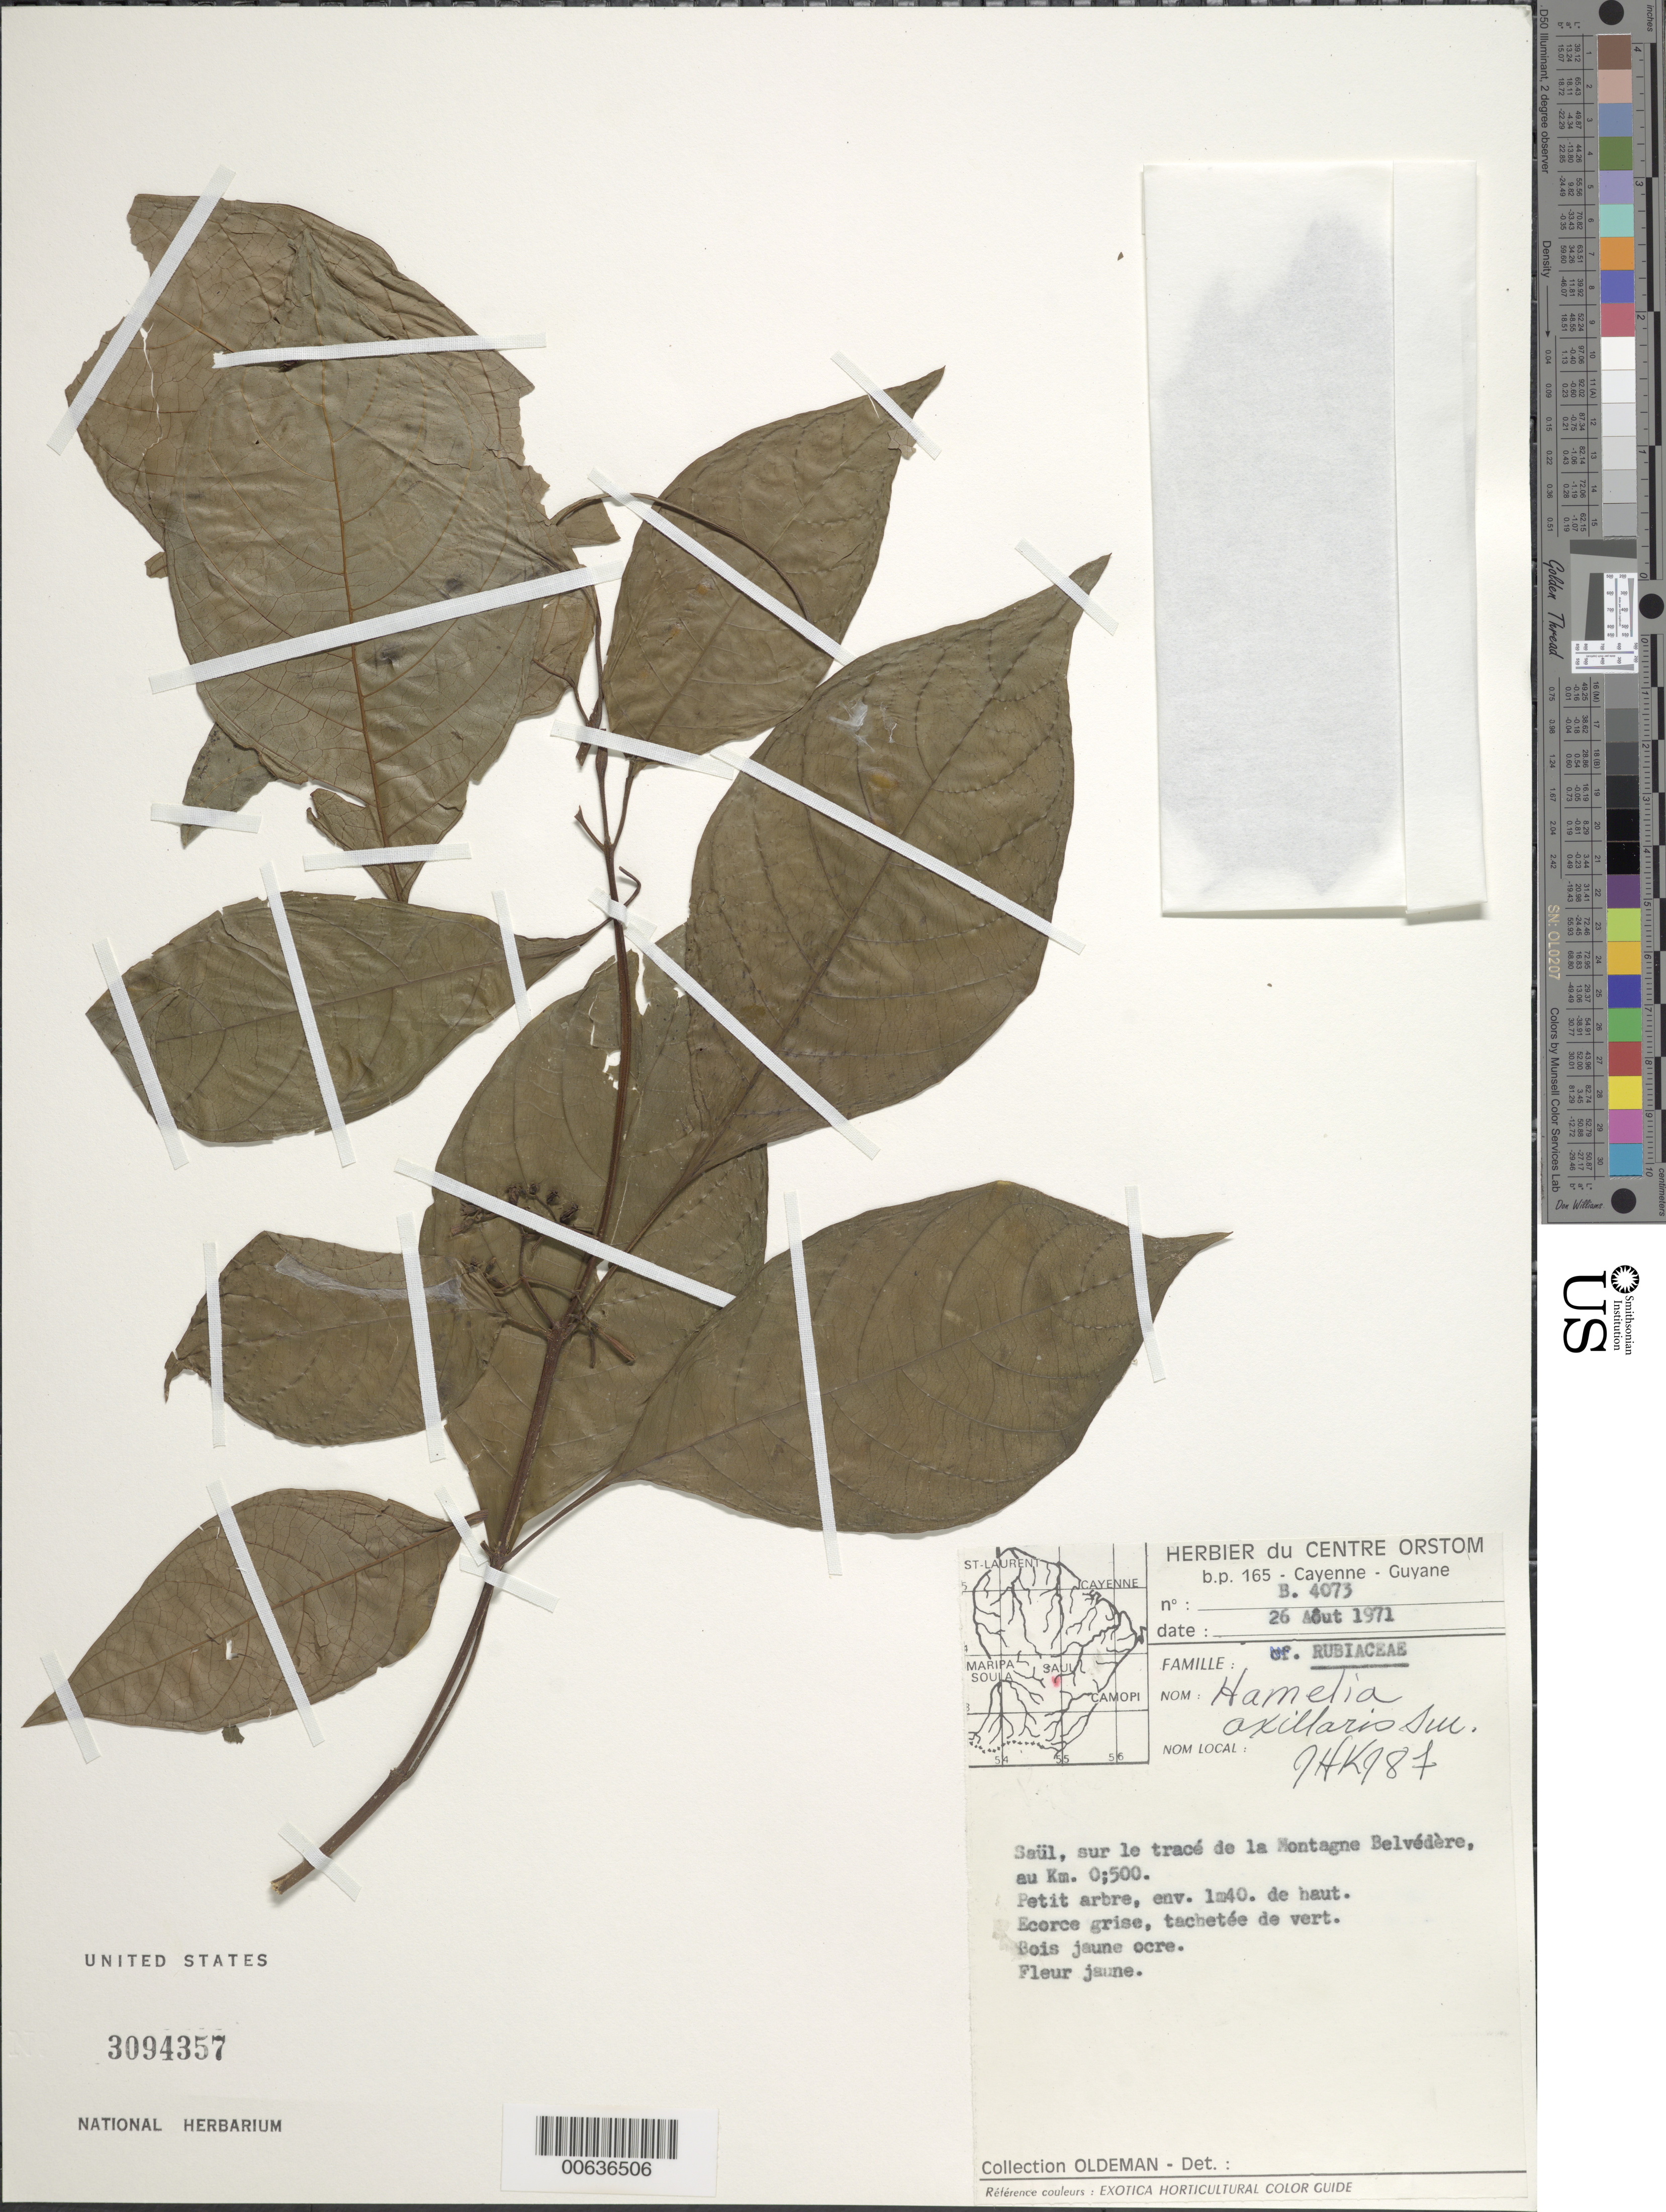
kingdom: Plantae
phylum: Tracheophyta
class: Magnoliopsida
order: Gentianales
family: Rubiaceae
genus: Hamelia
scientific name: Hamelia axillaris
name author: Sw.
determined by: Kirkbride, J. H.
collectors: R. Oldeman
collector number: B 4073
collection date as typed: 26-Aug-71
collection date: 1971-08-26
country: French Guiana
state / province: Saint-Laurent-du-Maroni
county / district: Saül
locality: Saül, sur la tracé de la Montagne Belvédère, km 0.5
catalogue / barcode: US 3094357